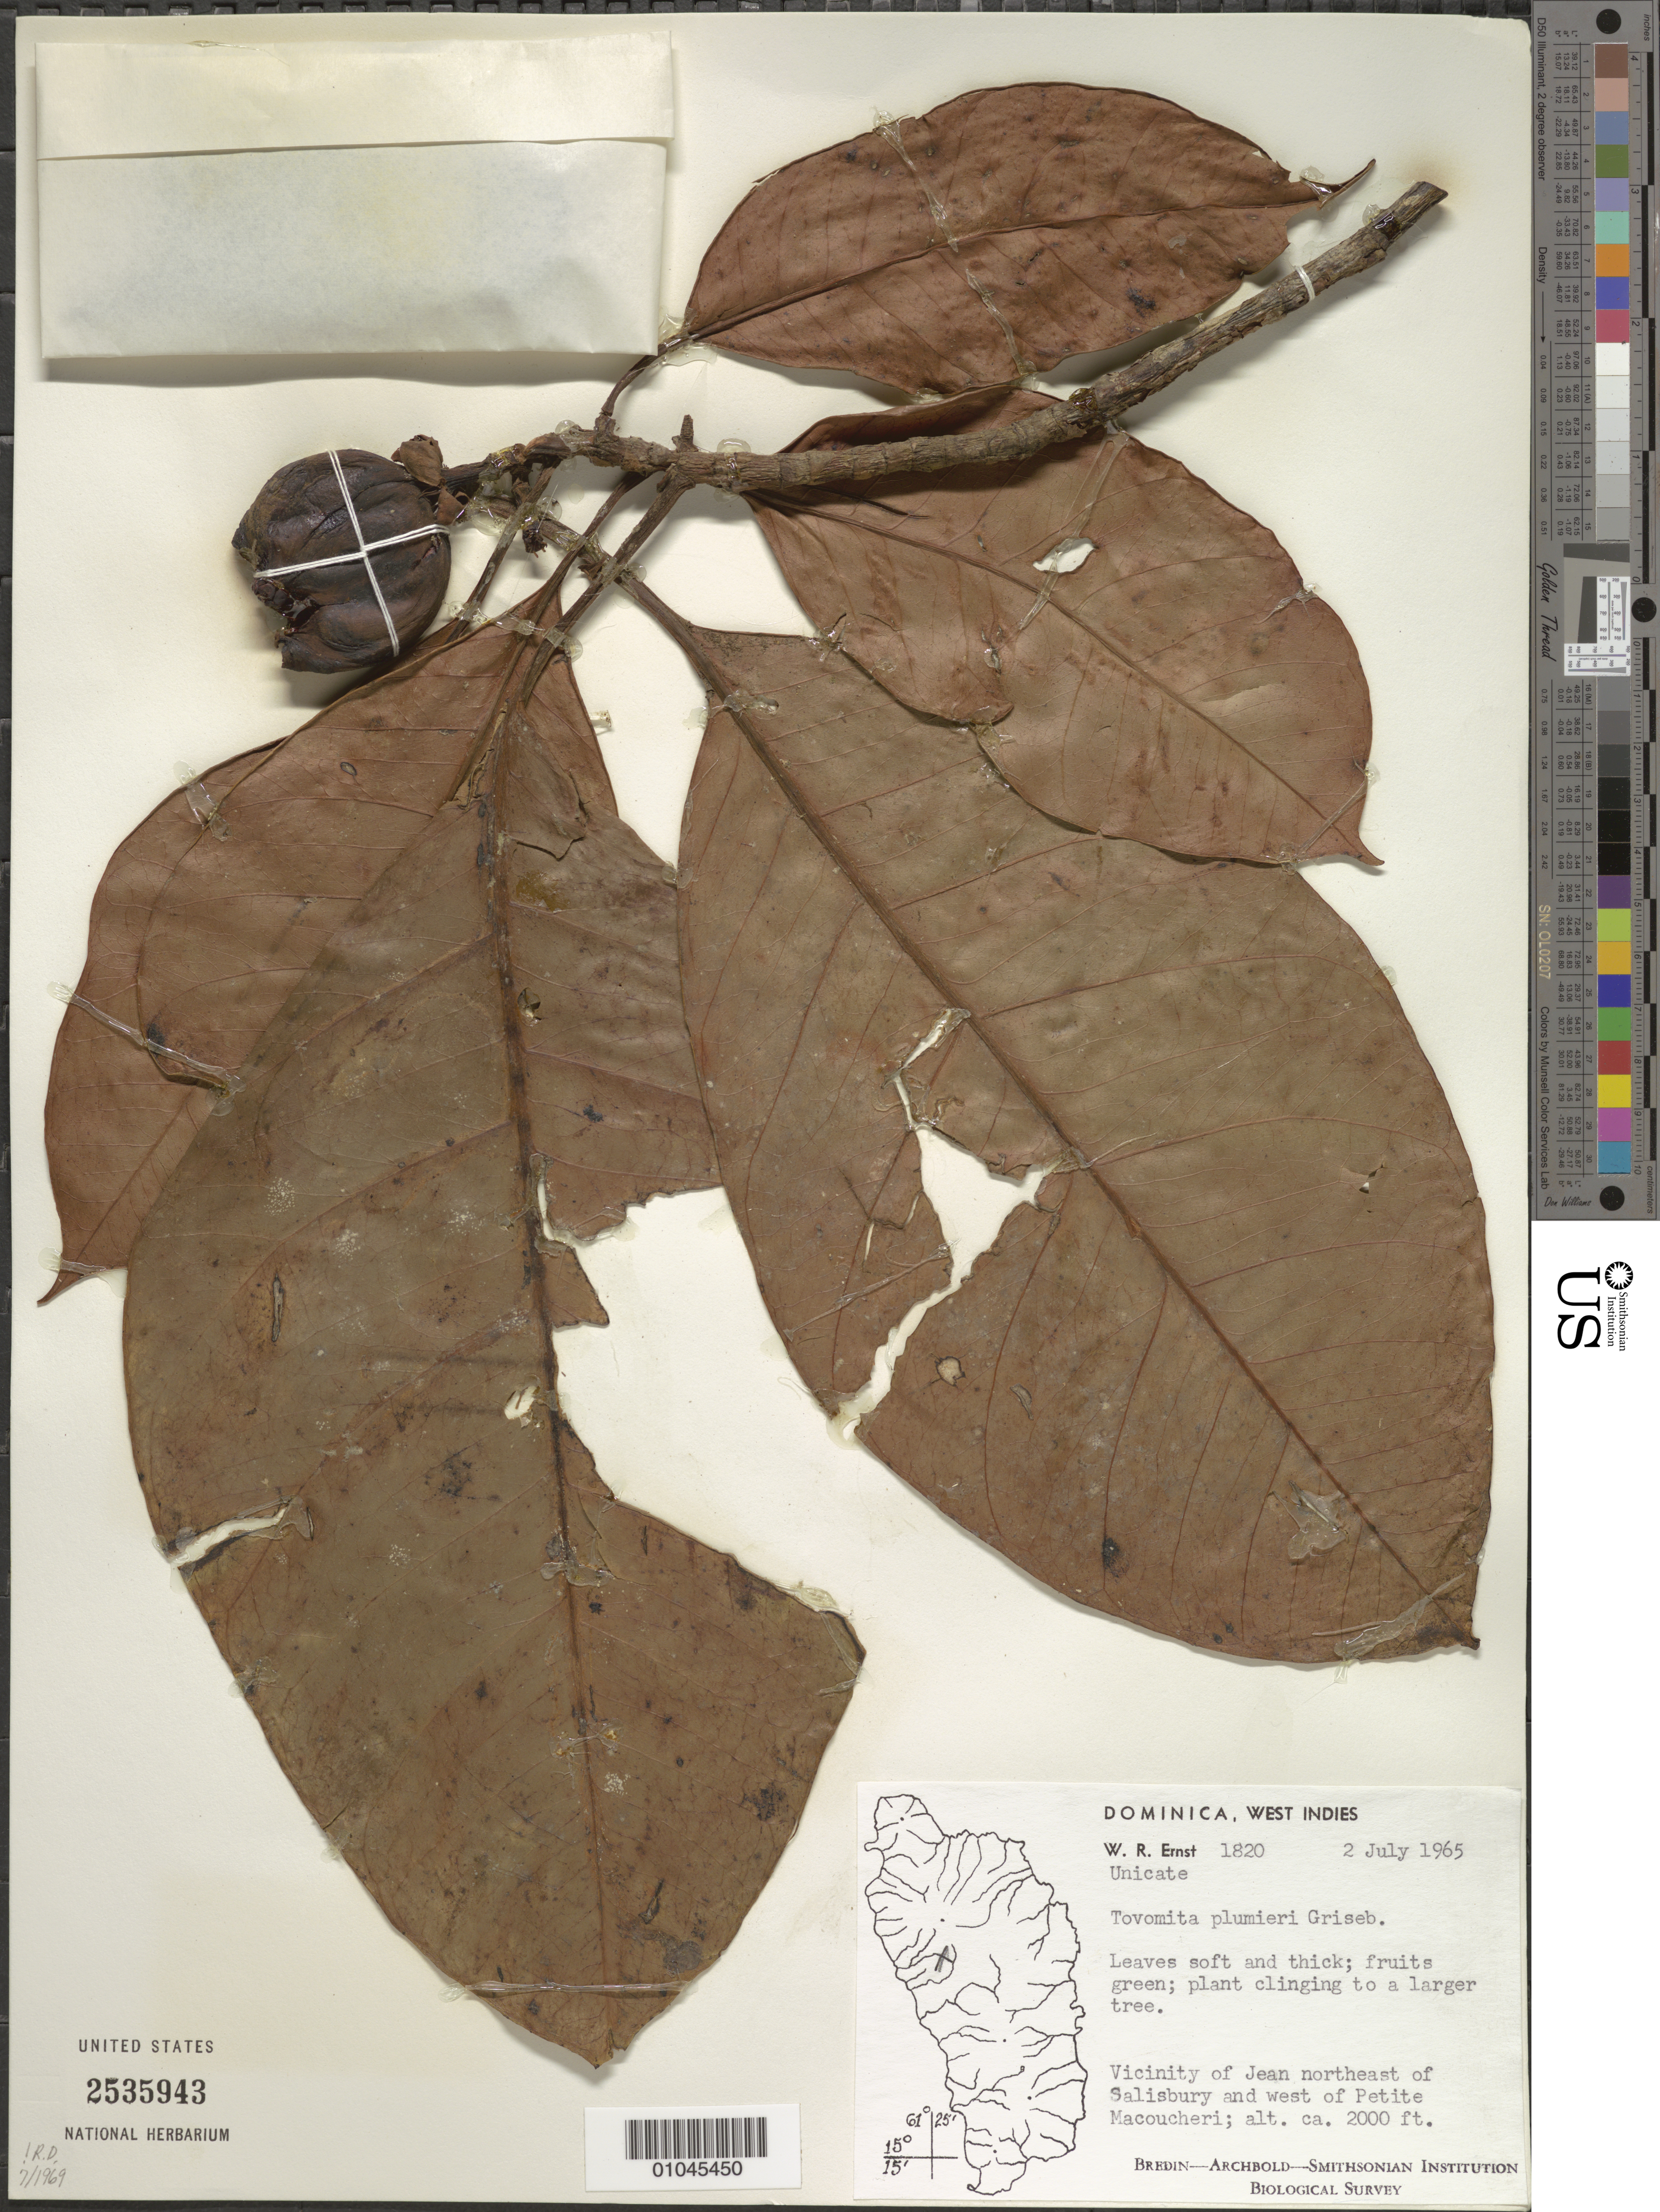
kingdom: Plantae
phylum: Tracheophyta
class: Magnoliopsida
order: Malpighiales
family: Clusiaceae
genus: Tovomita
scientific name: Tovomita plumieri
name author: Griseb.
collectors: W. R. Ernst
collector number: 1820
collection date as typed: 02 Jul 1965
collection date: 1965-07-02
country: Dominica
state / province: St. Joseph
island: Dominica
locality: Vicinity of Jean northeast of Salisbury and west of Petite Macoucheri;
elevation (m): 610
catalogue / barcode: US 2535943